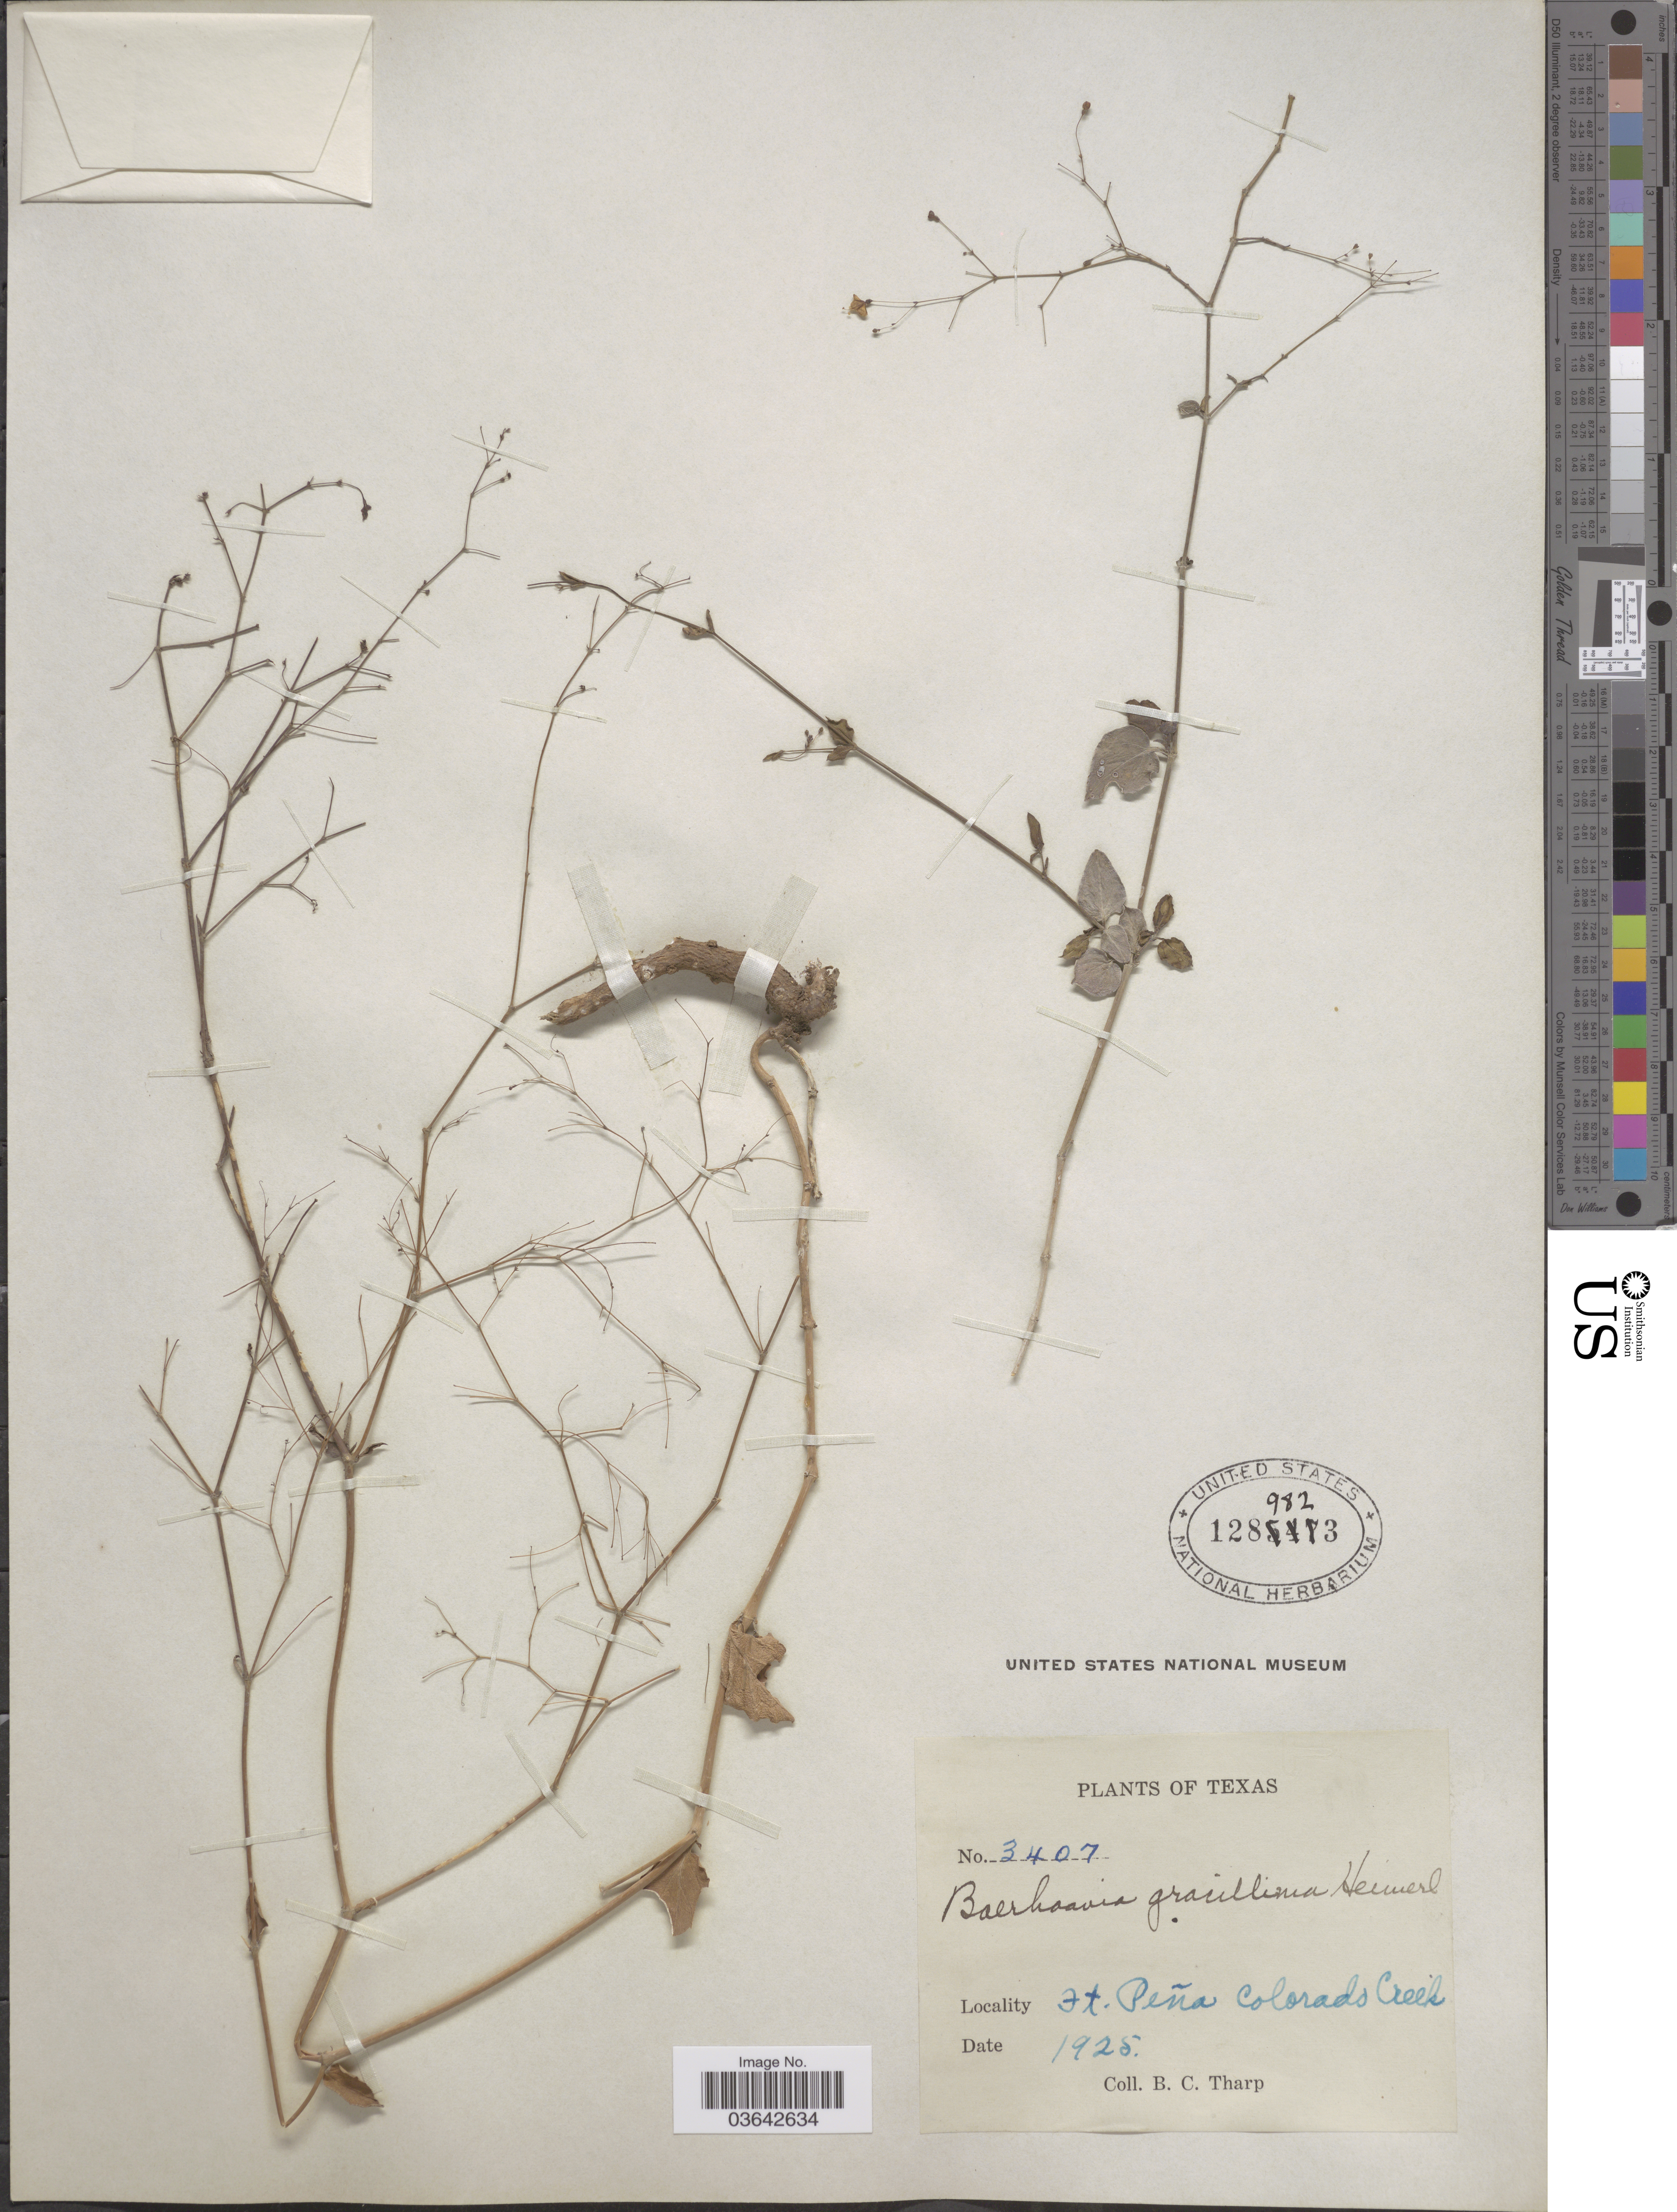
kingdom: Plantae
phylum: Tracheophyta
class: Magnoliopsida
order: Caryophyllales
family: Nyctaginaceae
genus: Boerhavia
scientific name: Boerhavia gracillima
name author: Heimerl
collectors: B. C. Tharp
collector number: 3407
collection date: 1925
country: United States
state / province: Texas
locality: St. Peña Colorado Creek.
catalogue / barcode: US 1289823